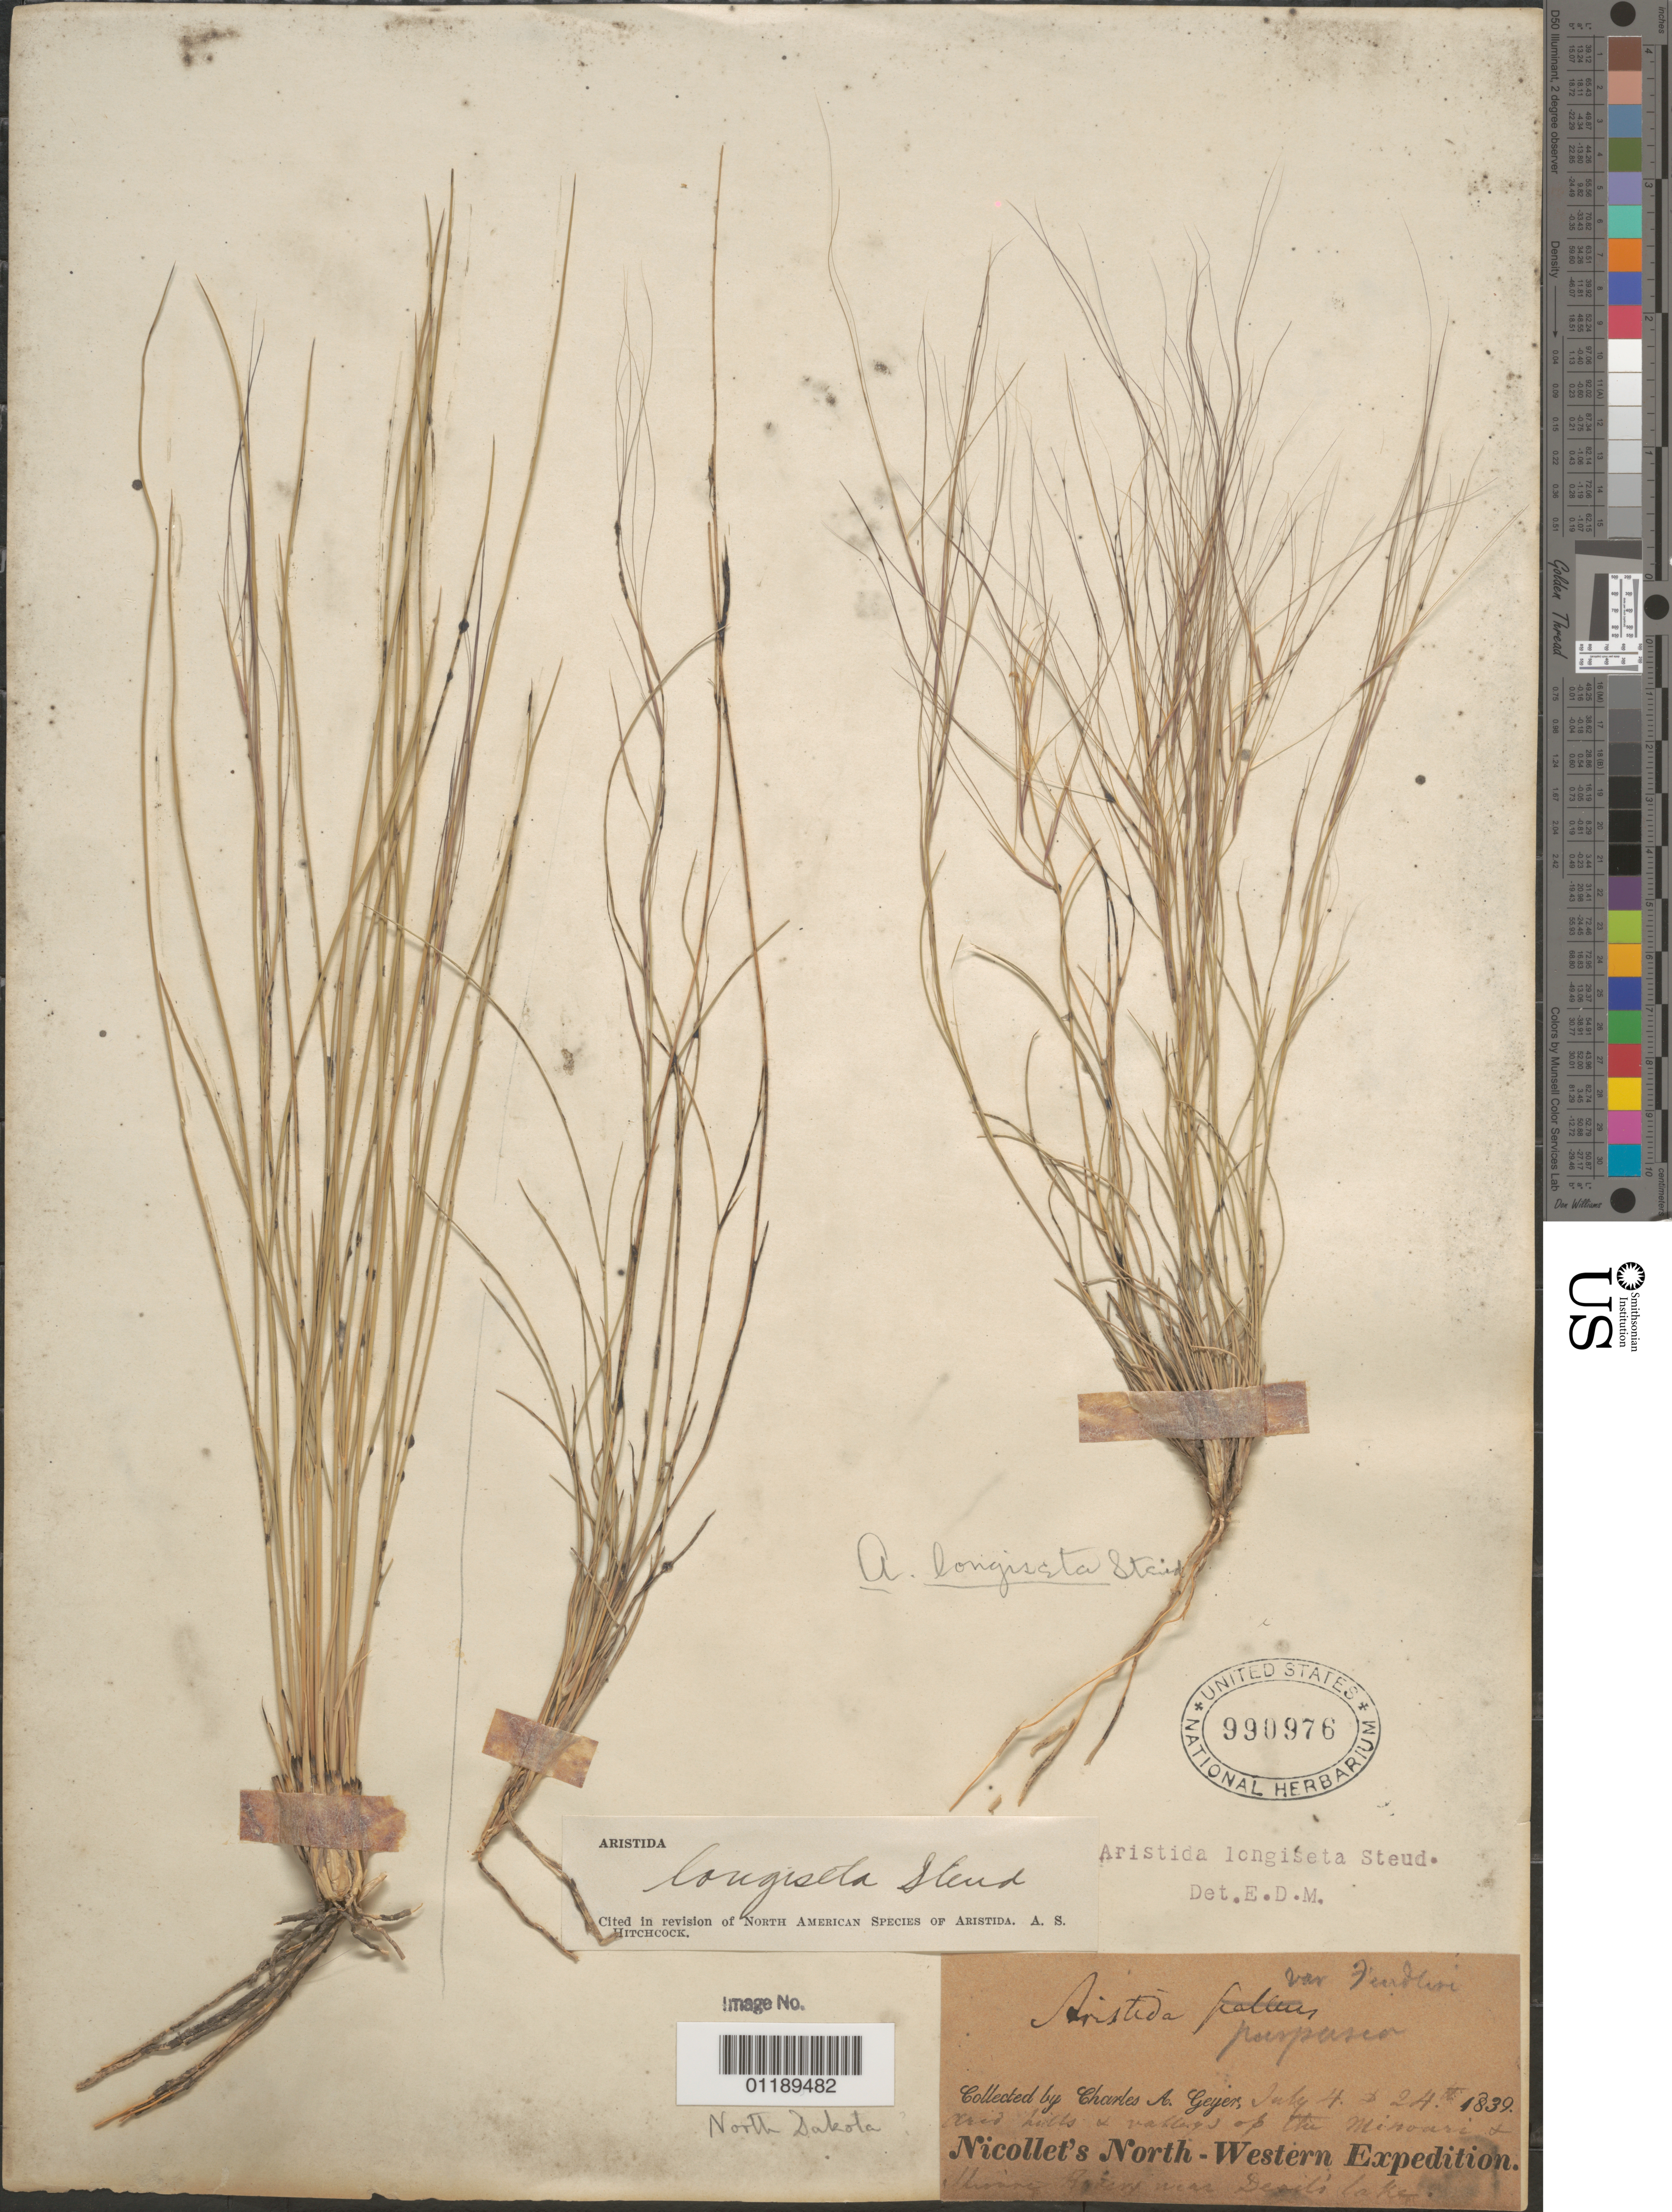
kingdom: Plantae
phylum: Tracheophyta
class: Liliopsida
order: Poales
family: Poaceae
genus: Aristida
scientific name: Aristida longiseta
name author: Steud.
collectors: C. A. Geyer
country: United States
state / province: North Dakota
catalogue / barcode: US 990976